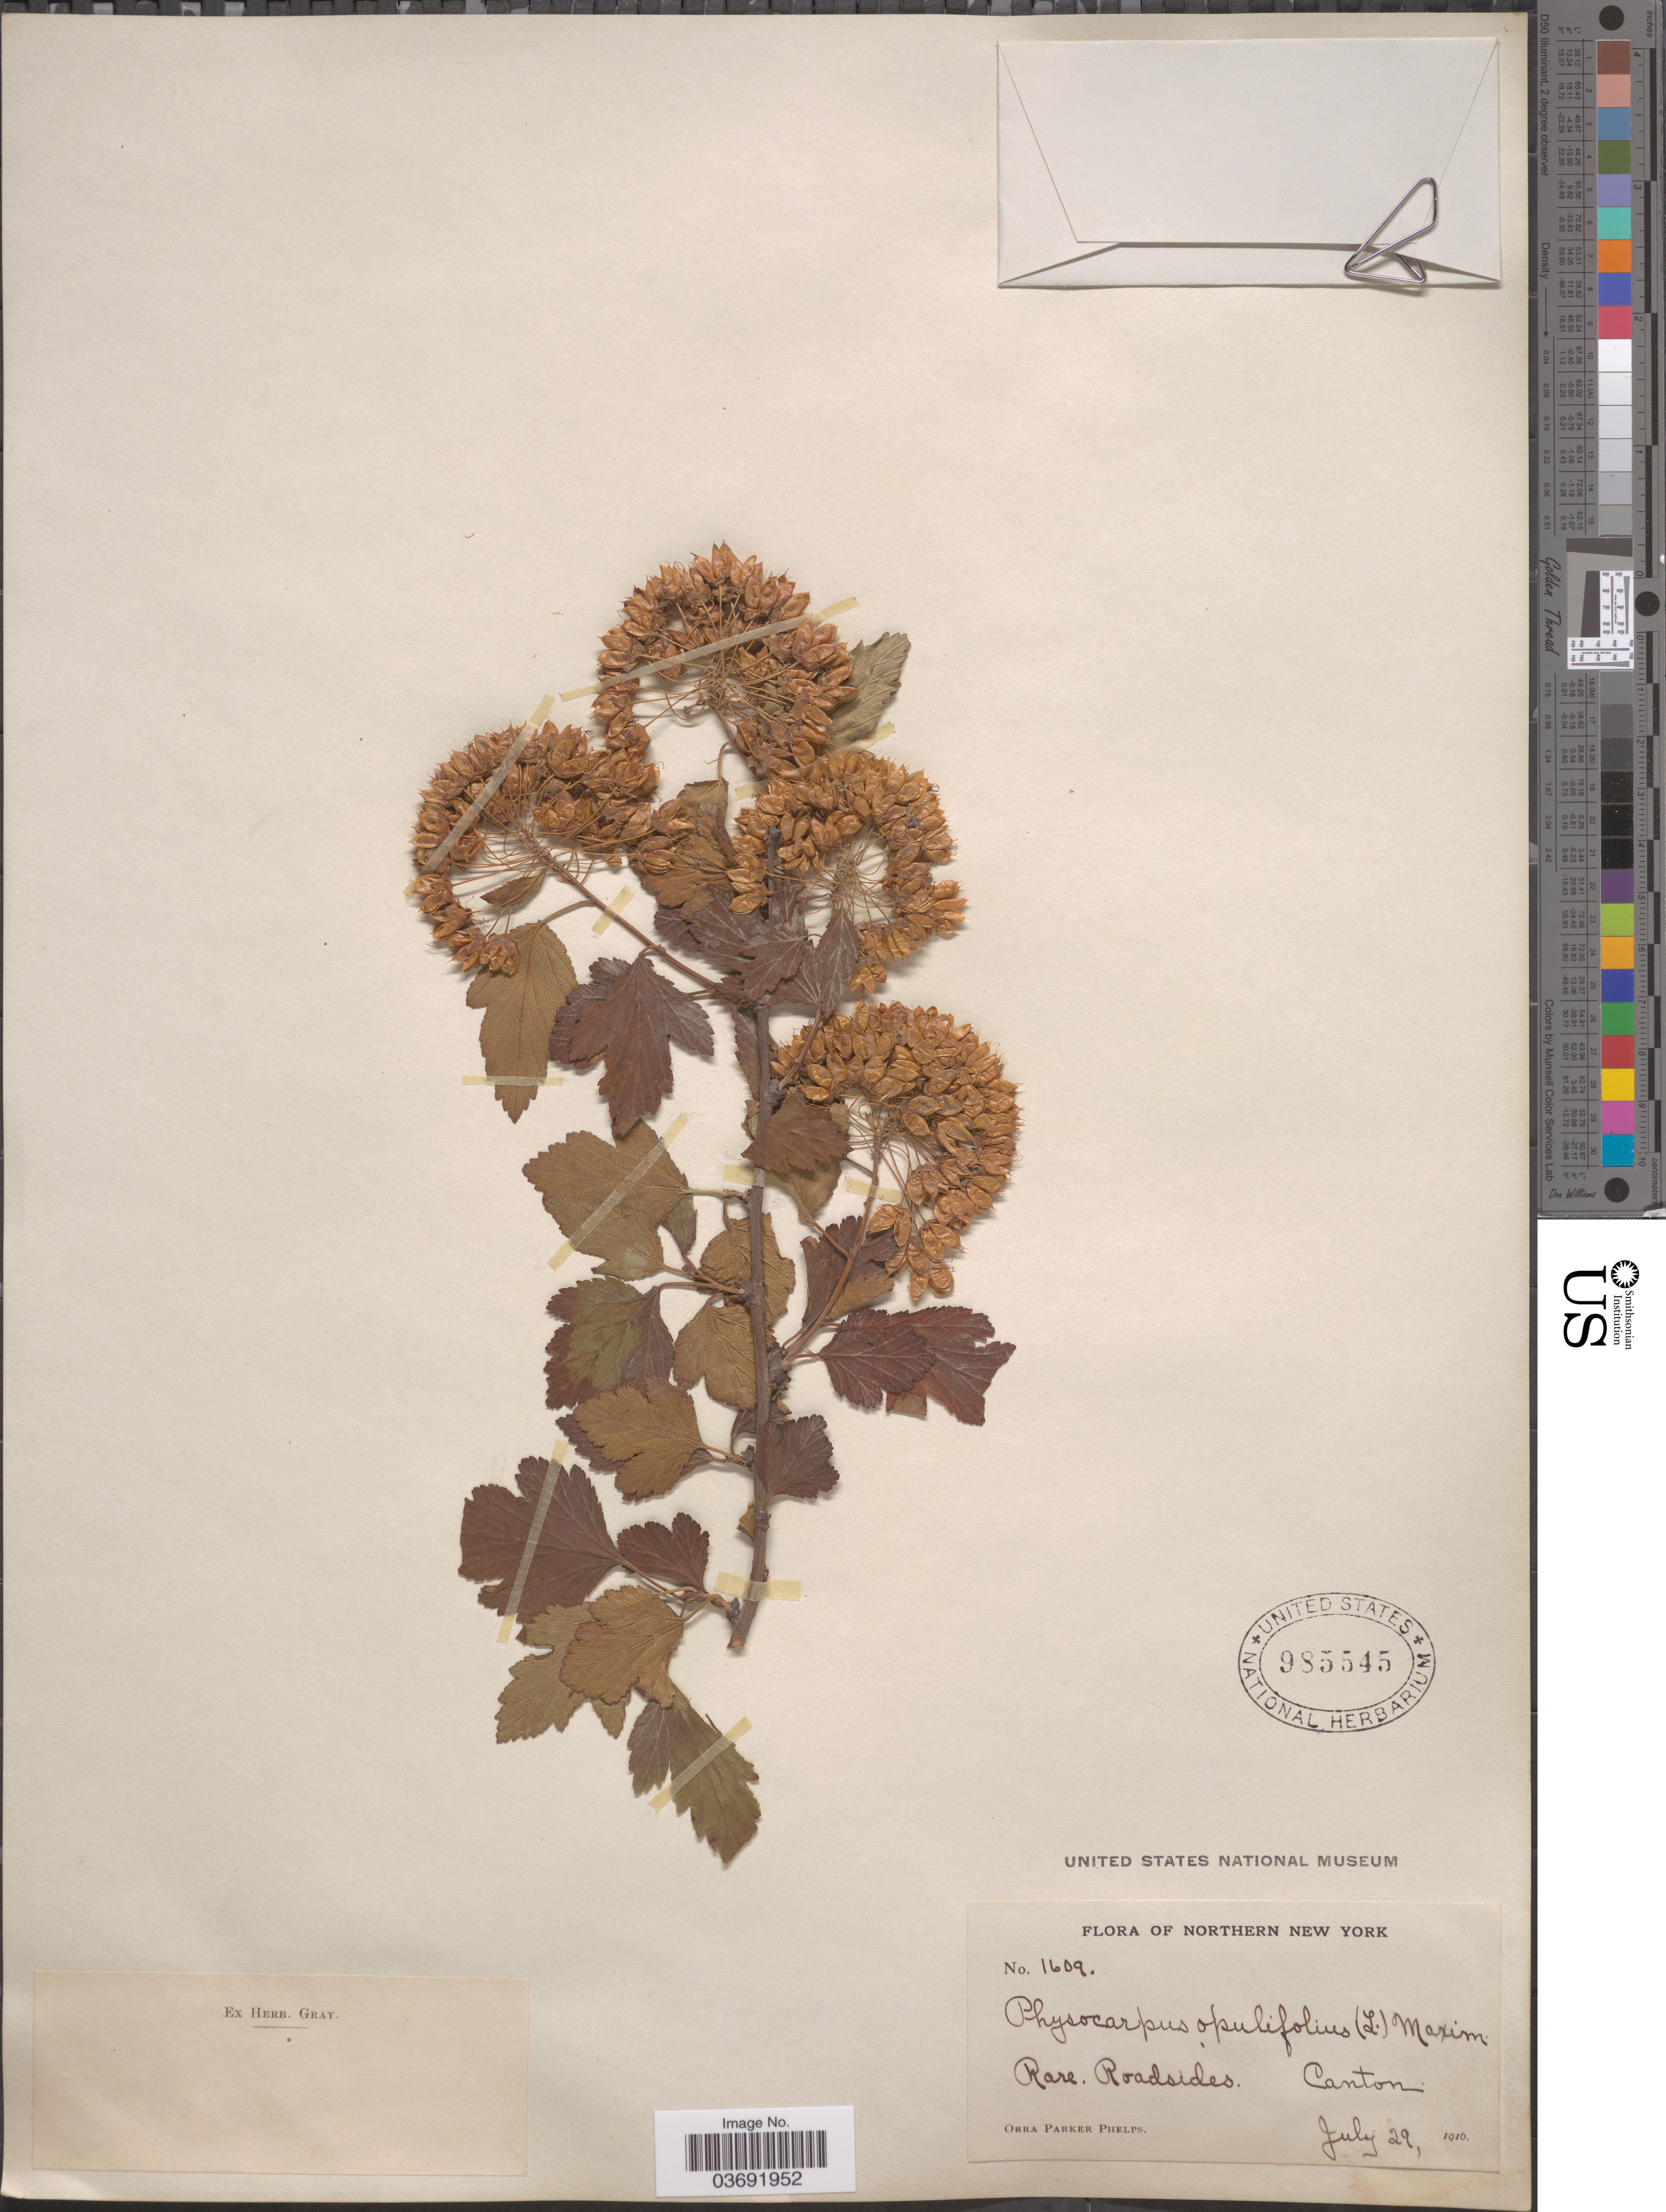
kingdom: Plantae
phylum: Tracheophyta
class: Magnoliopsida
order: Rosales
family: Rosaceae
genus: Physocarpus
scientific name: Physocarpus opulifolius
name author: (L.) Maxim.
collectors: O. P. Phelps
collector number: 1609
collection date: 1910-07-29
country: United States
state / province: New York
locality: Northern New York. Rare. Roadsides. Canton.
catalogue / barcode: US 985545